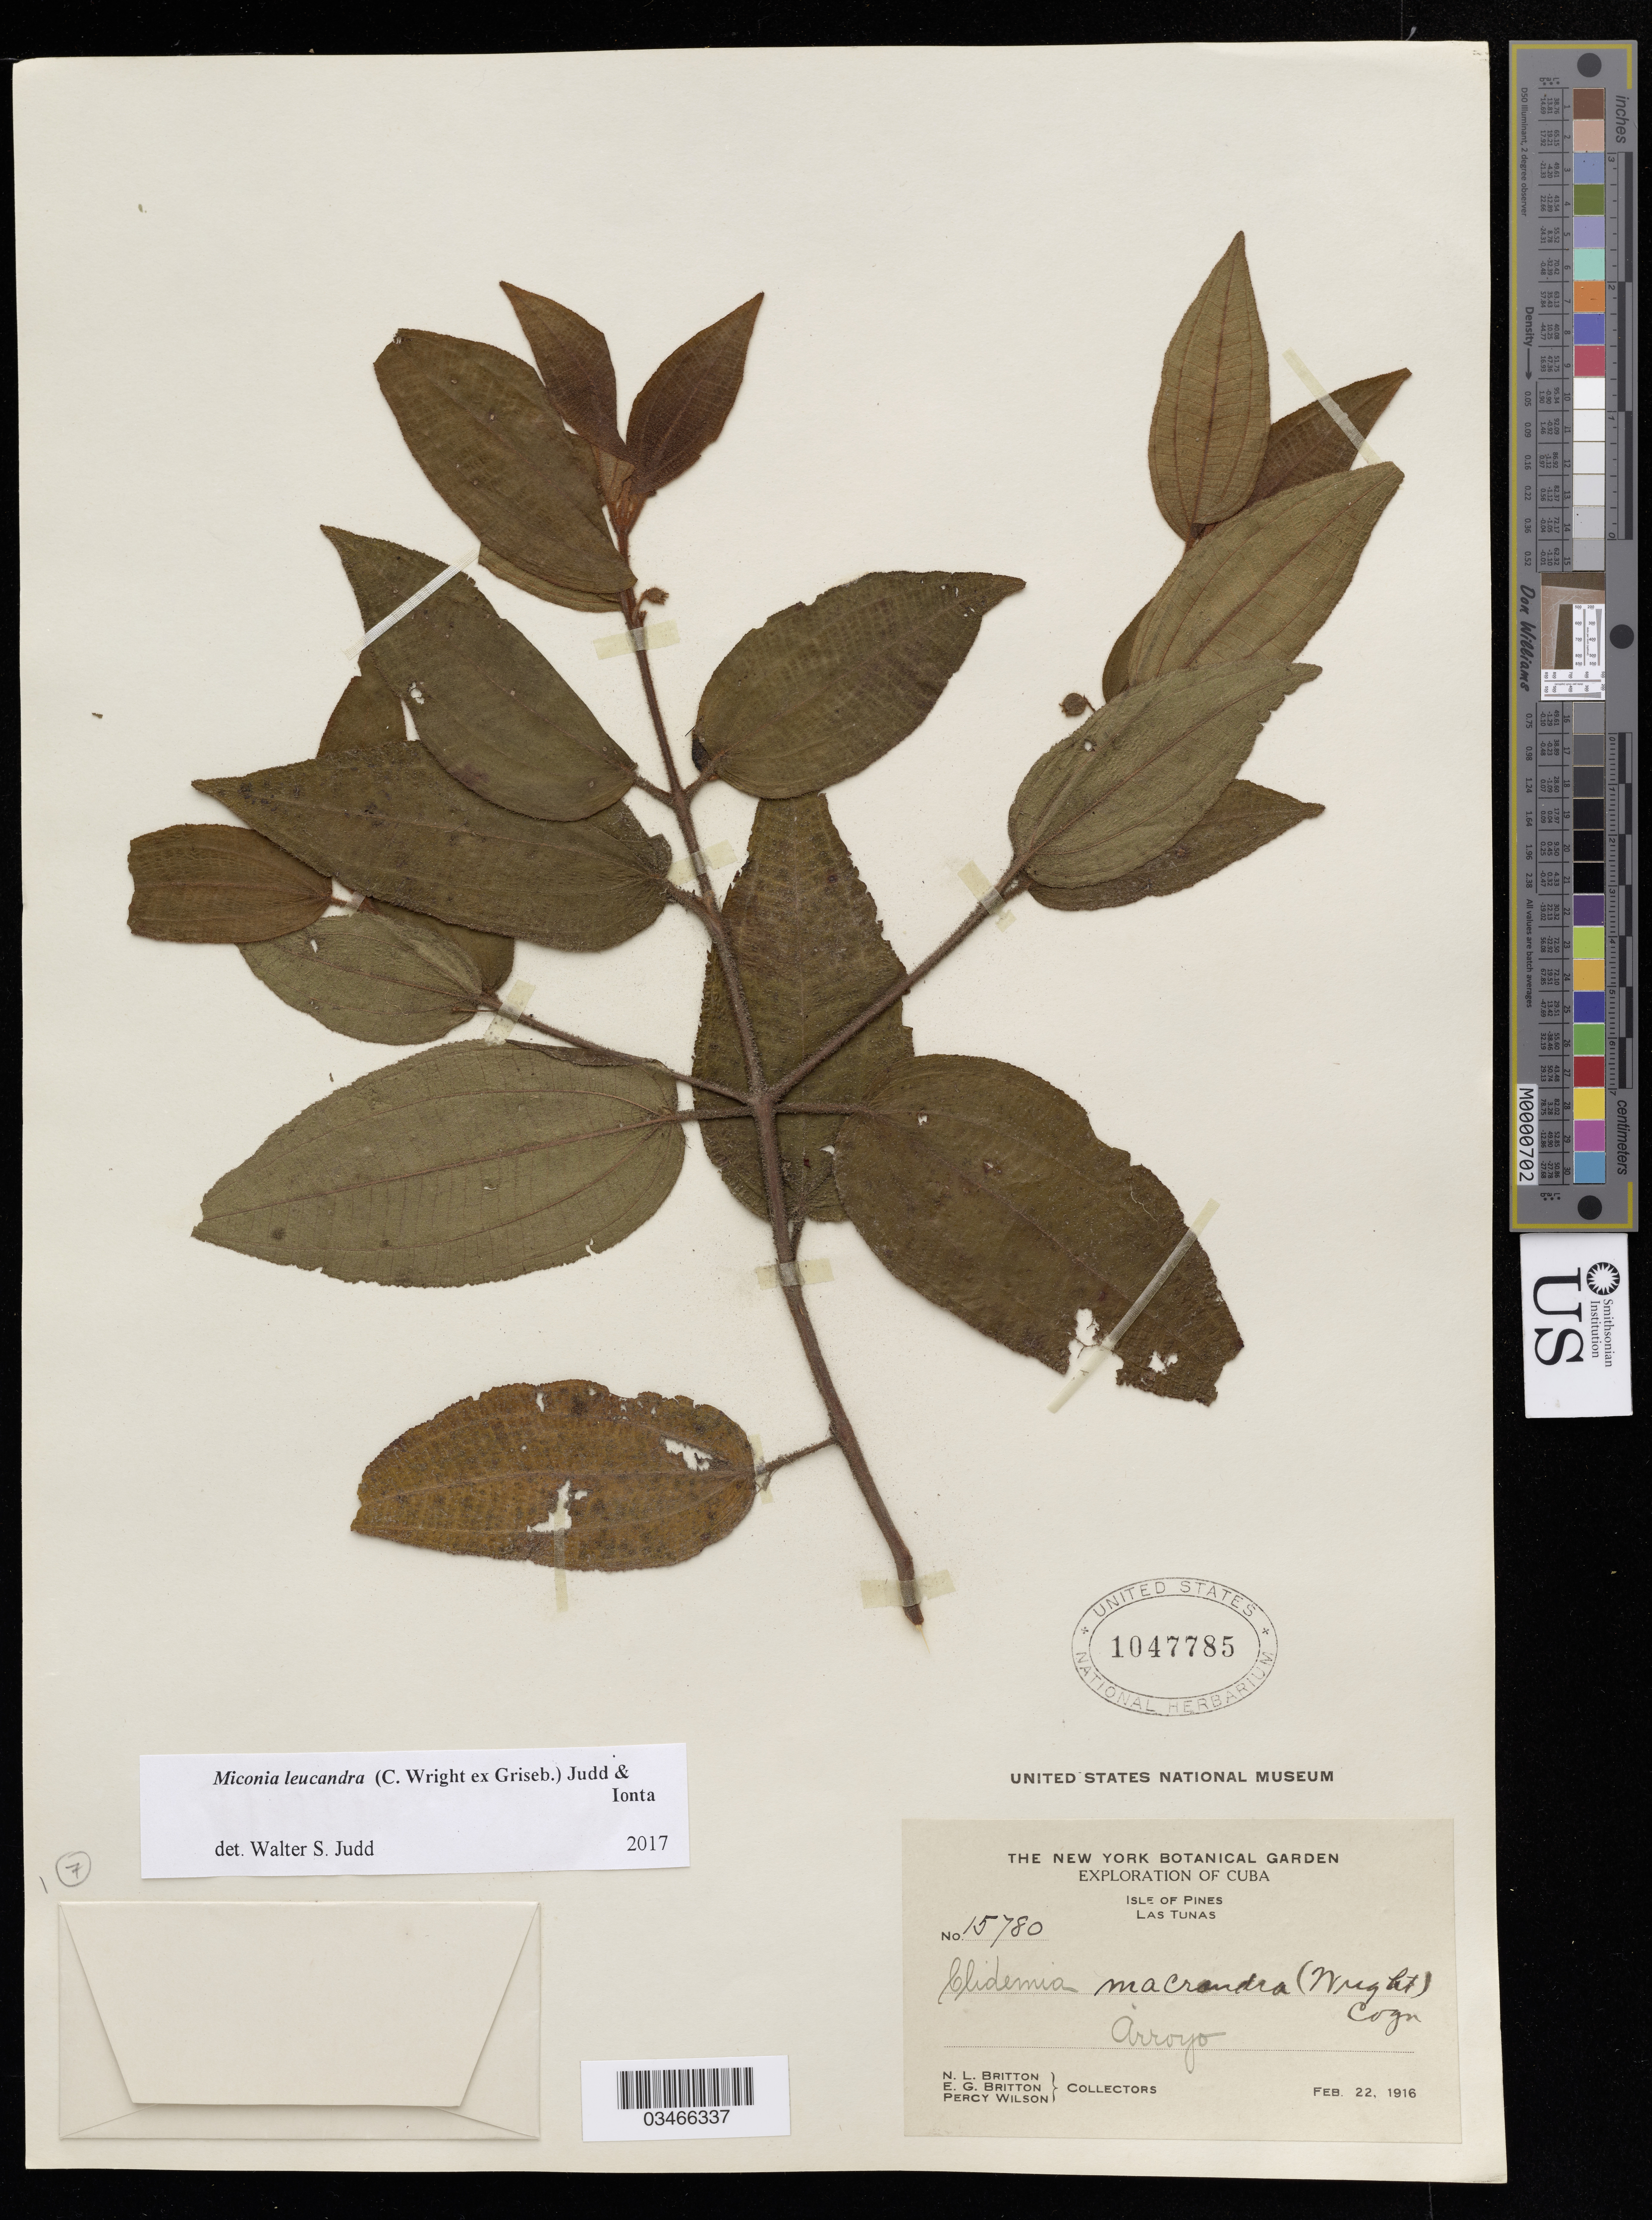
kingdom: Plantae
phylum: Tracheophyta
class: Magnoliopsida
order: Myrtales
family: Melastomataceae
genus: Miconia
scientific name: Miconia leucandra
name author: (C. Wright ex Griseb.) Judd & Ionta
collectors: E. G. Britton & P. Wilson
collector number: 15780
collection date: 1916-02-22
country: Cuba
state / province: Las Tunas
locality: Isle of Pines, Arroyo.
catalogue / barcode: US 1047785